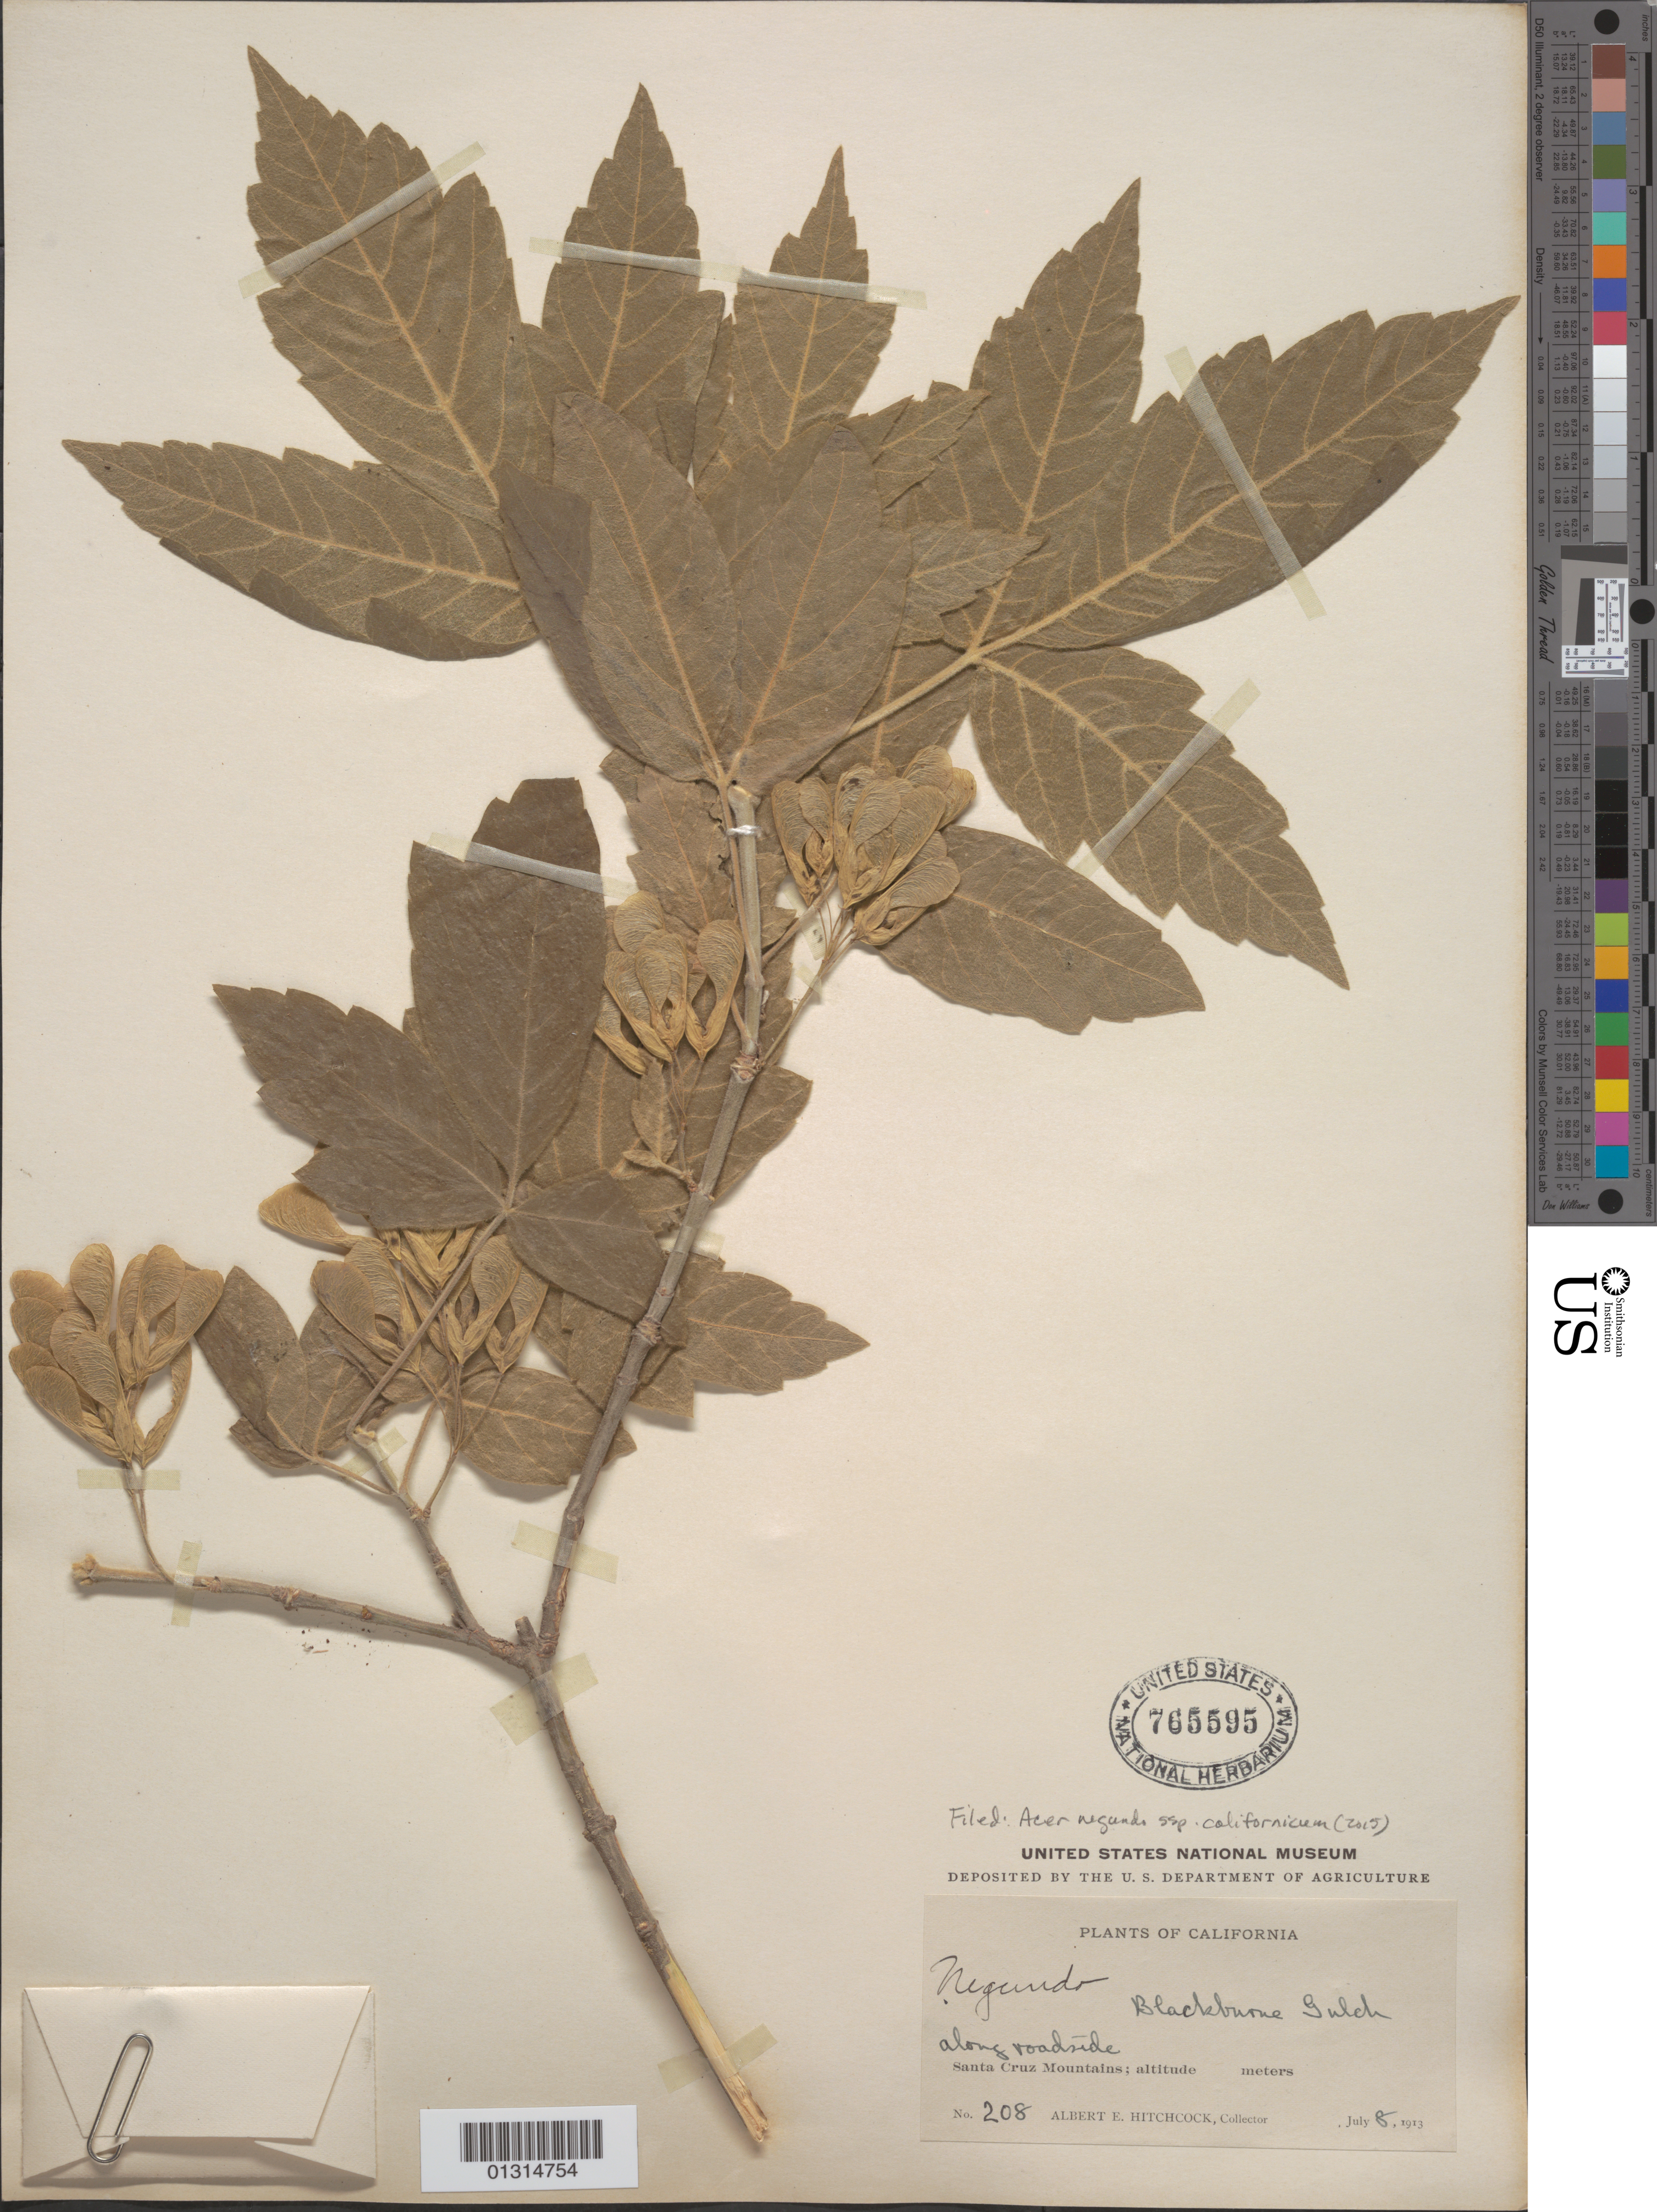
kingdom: Plantae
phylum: Tracheophyta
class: Magnoliopsida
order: Sapindales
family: Sapindaceae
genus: Acer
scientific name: Acer negundo subsp. californicum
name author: (Torr. & A. Gray) Wesm.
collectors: A. Hitchcock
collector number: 208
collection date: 1913-07-08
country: United States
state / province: California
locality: Santa Cruz Mountains, Blackburne Gulch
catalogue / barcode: US 765595